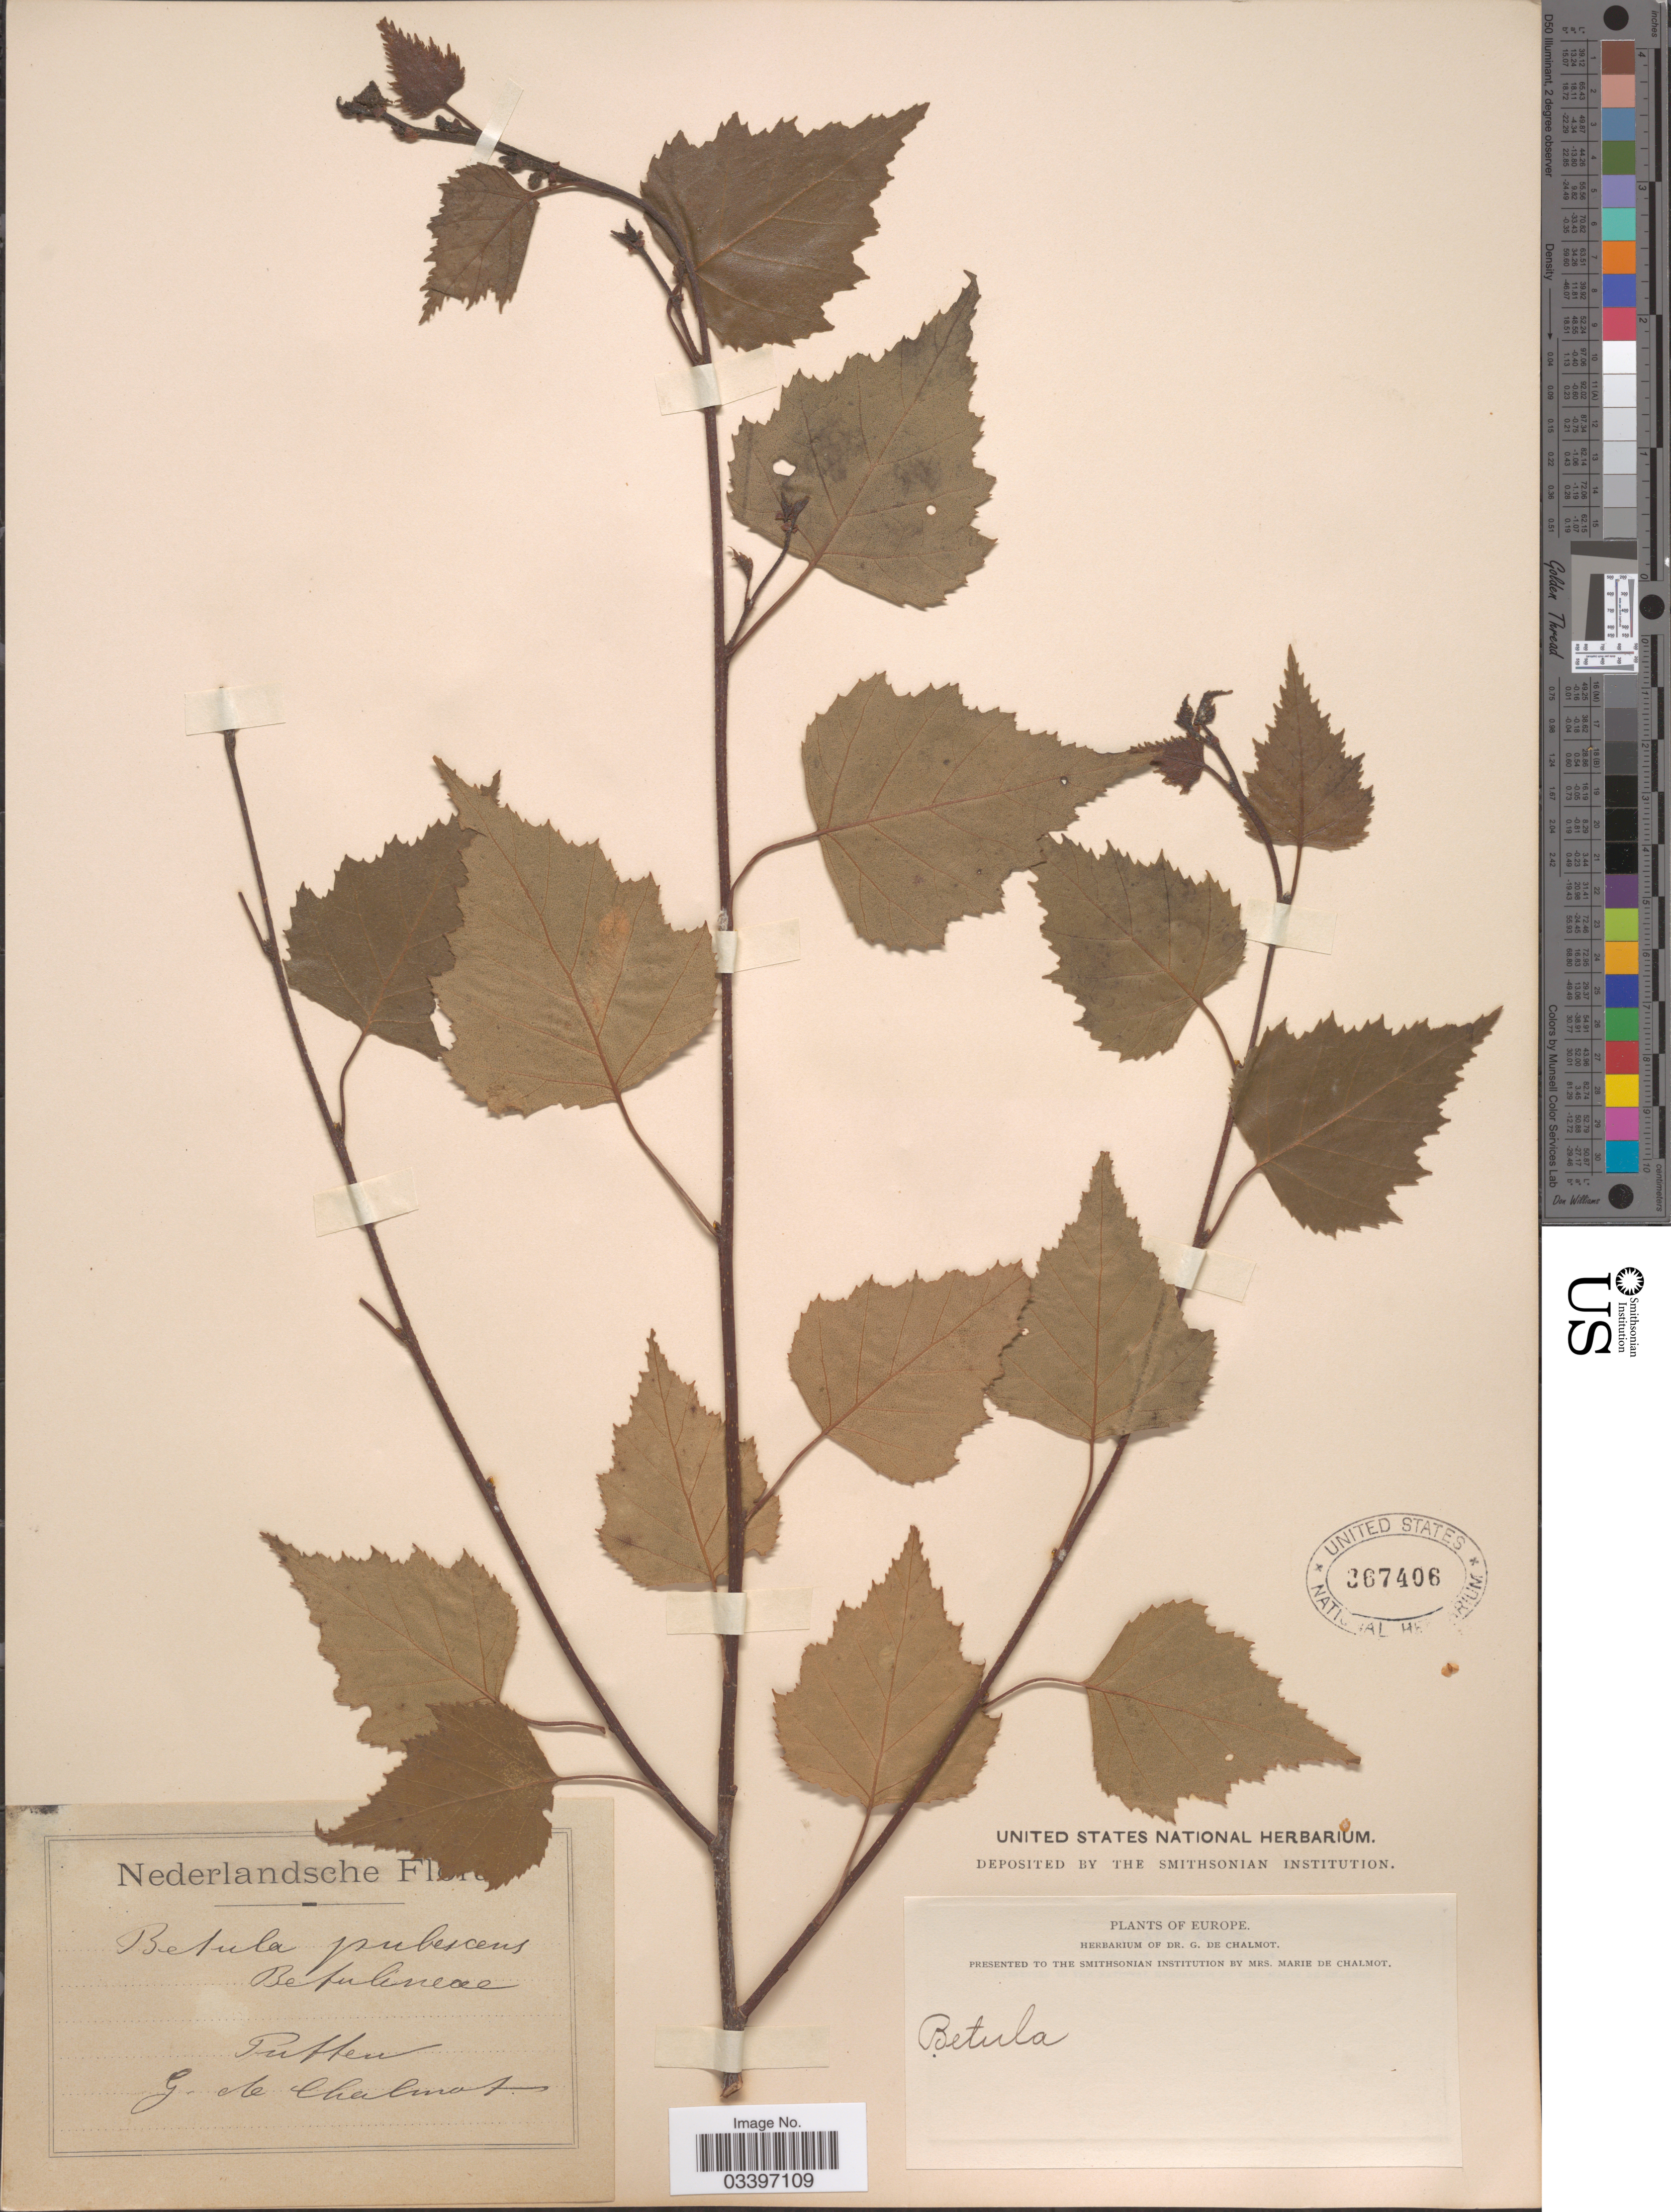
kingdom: Plantae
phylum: Tracheophyta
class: Magnoliopsida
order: Fagales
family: Betulaceae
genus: Betula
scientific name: Betula sp.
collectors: G. de Chalmot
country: Netherlands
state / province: Gelderland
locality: Putten.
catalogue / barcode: US 367406